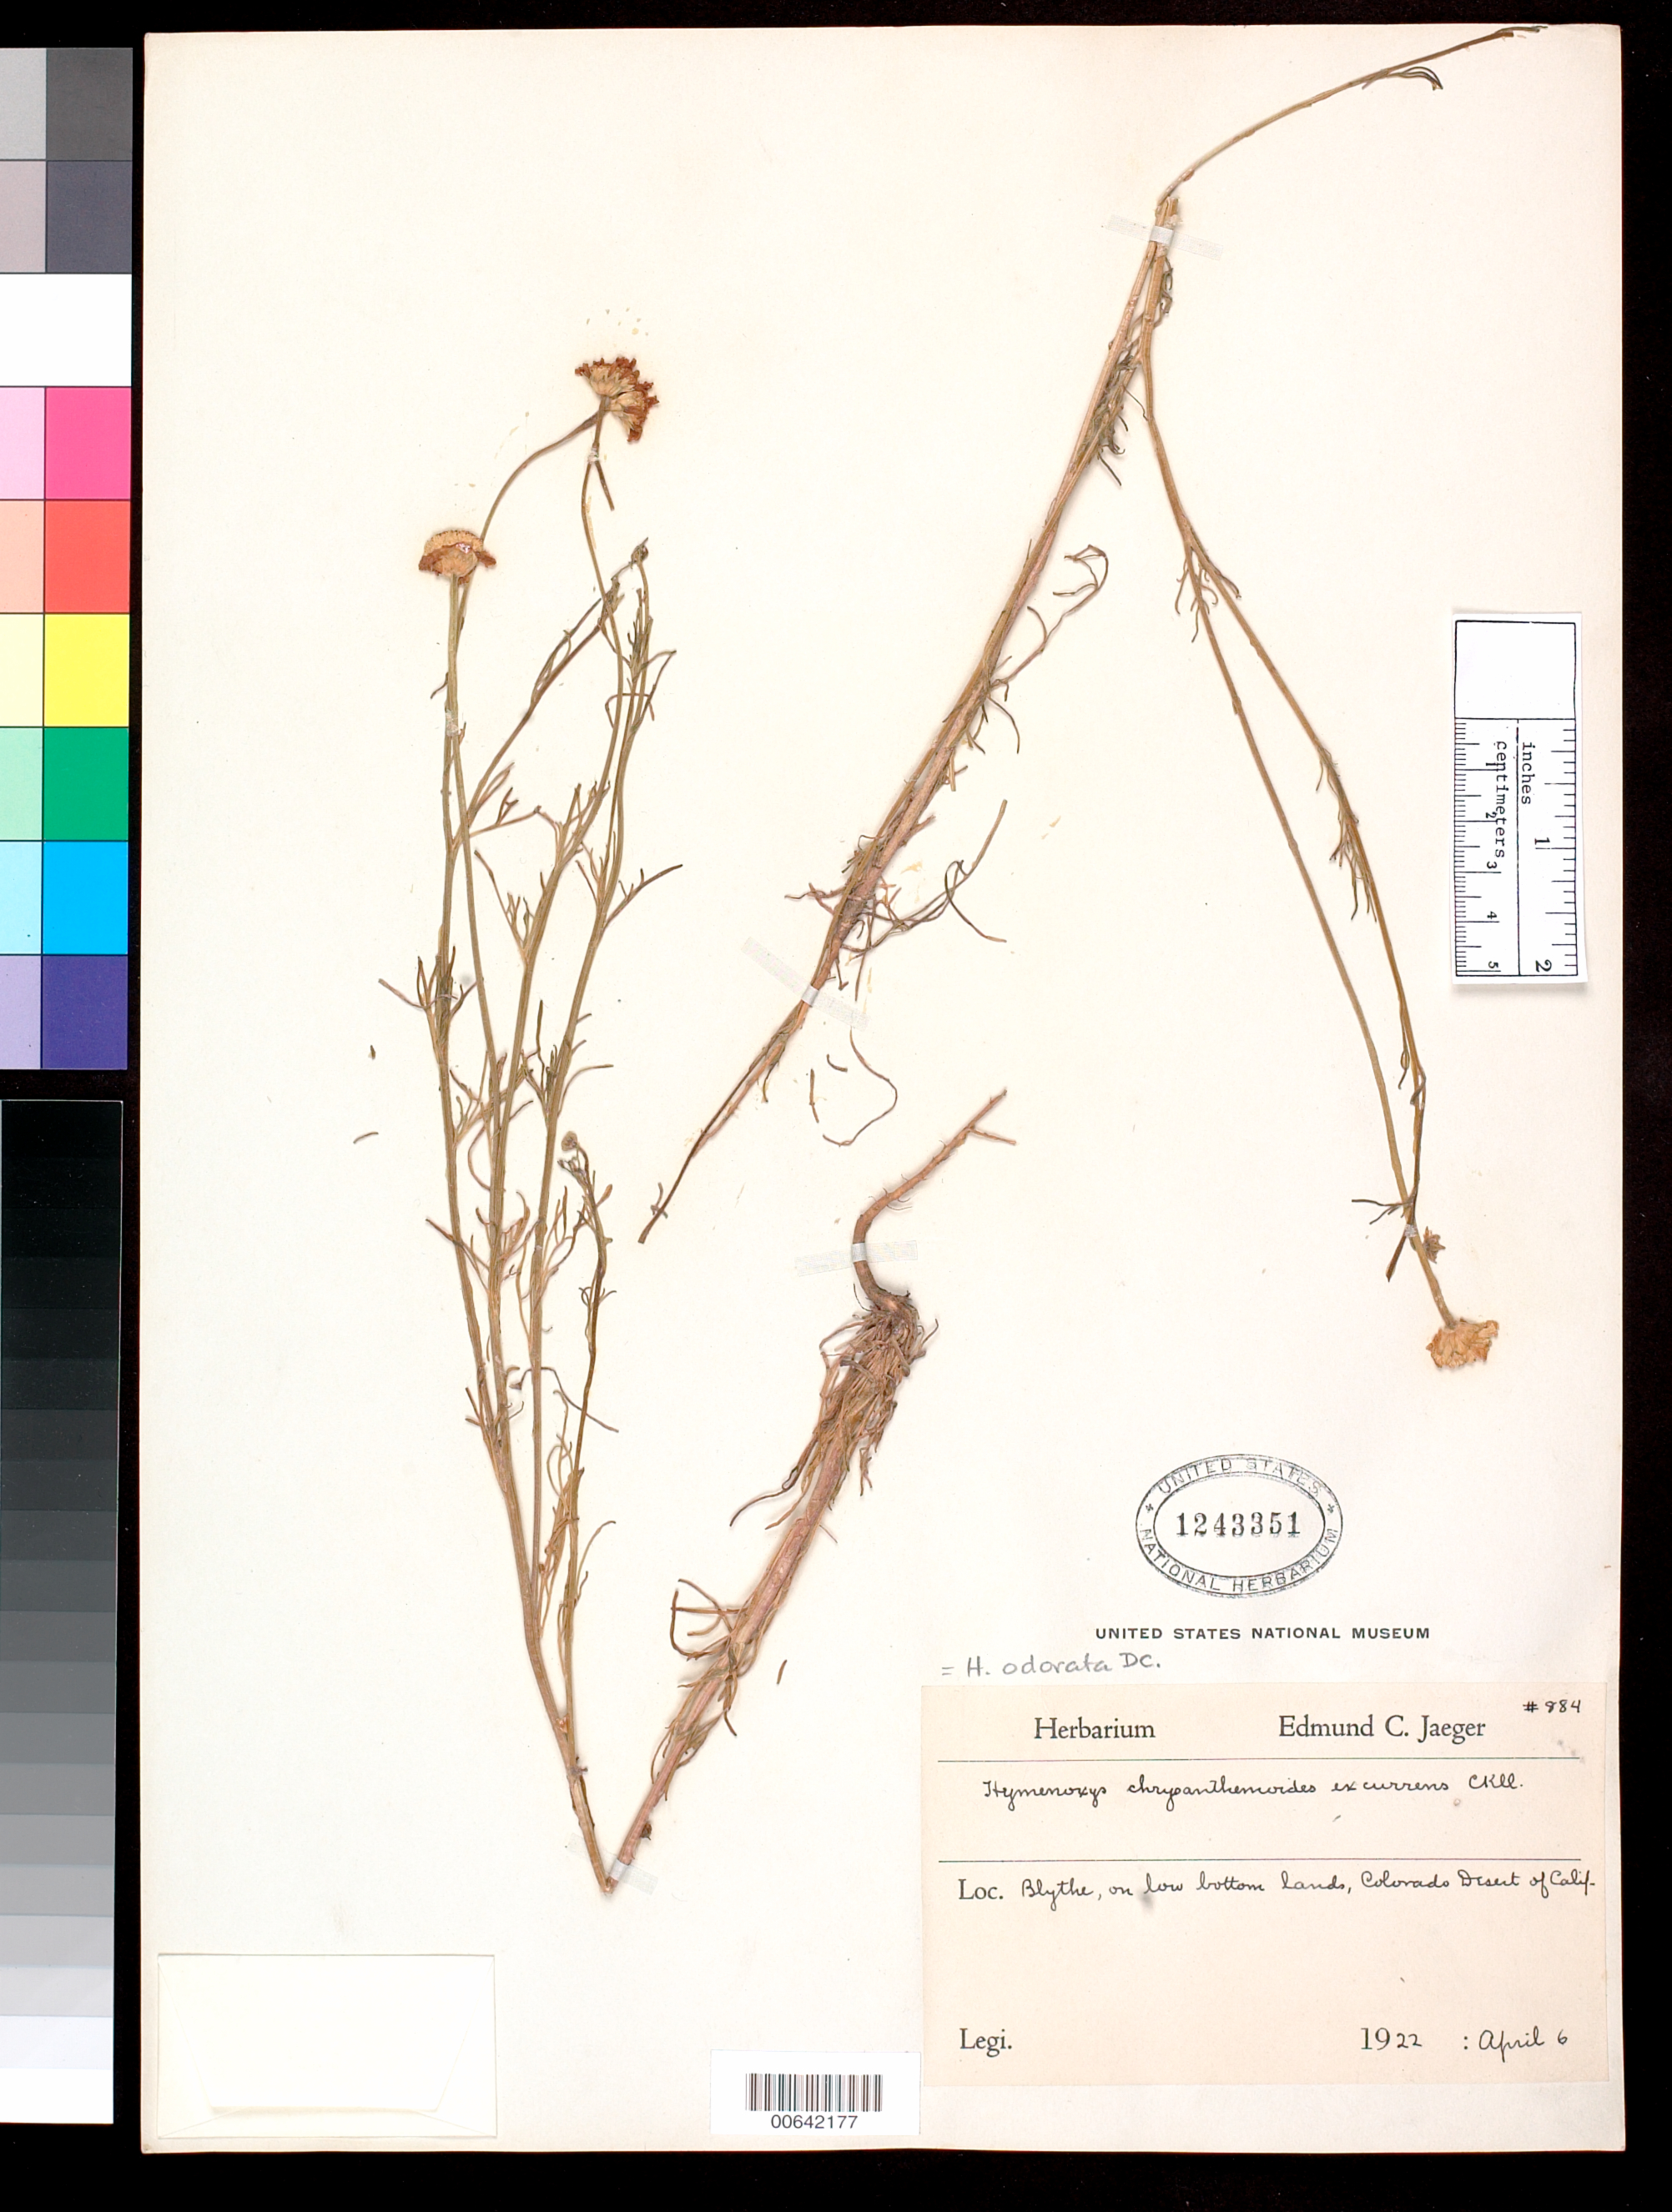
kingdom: Plantae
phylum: Tracheophyta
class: Magnoliopsida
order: Asterales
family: Asteraceae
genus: Hymenoxys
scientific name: Hymenoxys odorata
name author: DC.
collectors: E. Jaeger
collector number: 884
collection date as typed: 06 Apr 1922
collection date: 1922-04-06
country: United States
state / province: California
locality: Blythe, on low bottom lands, Colorado Desert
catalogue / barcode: US 1243351